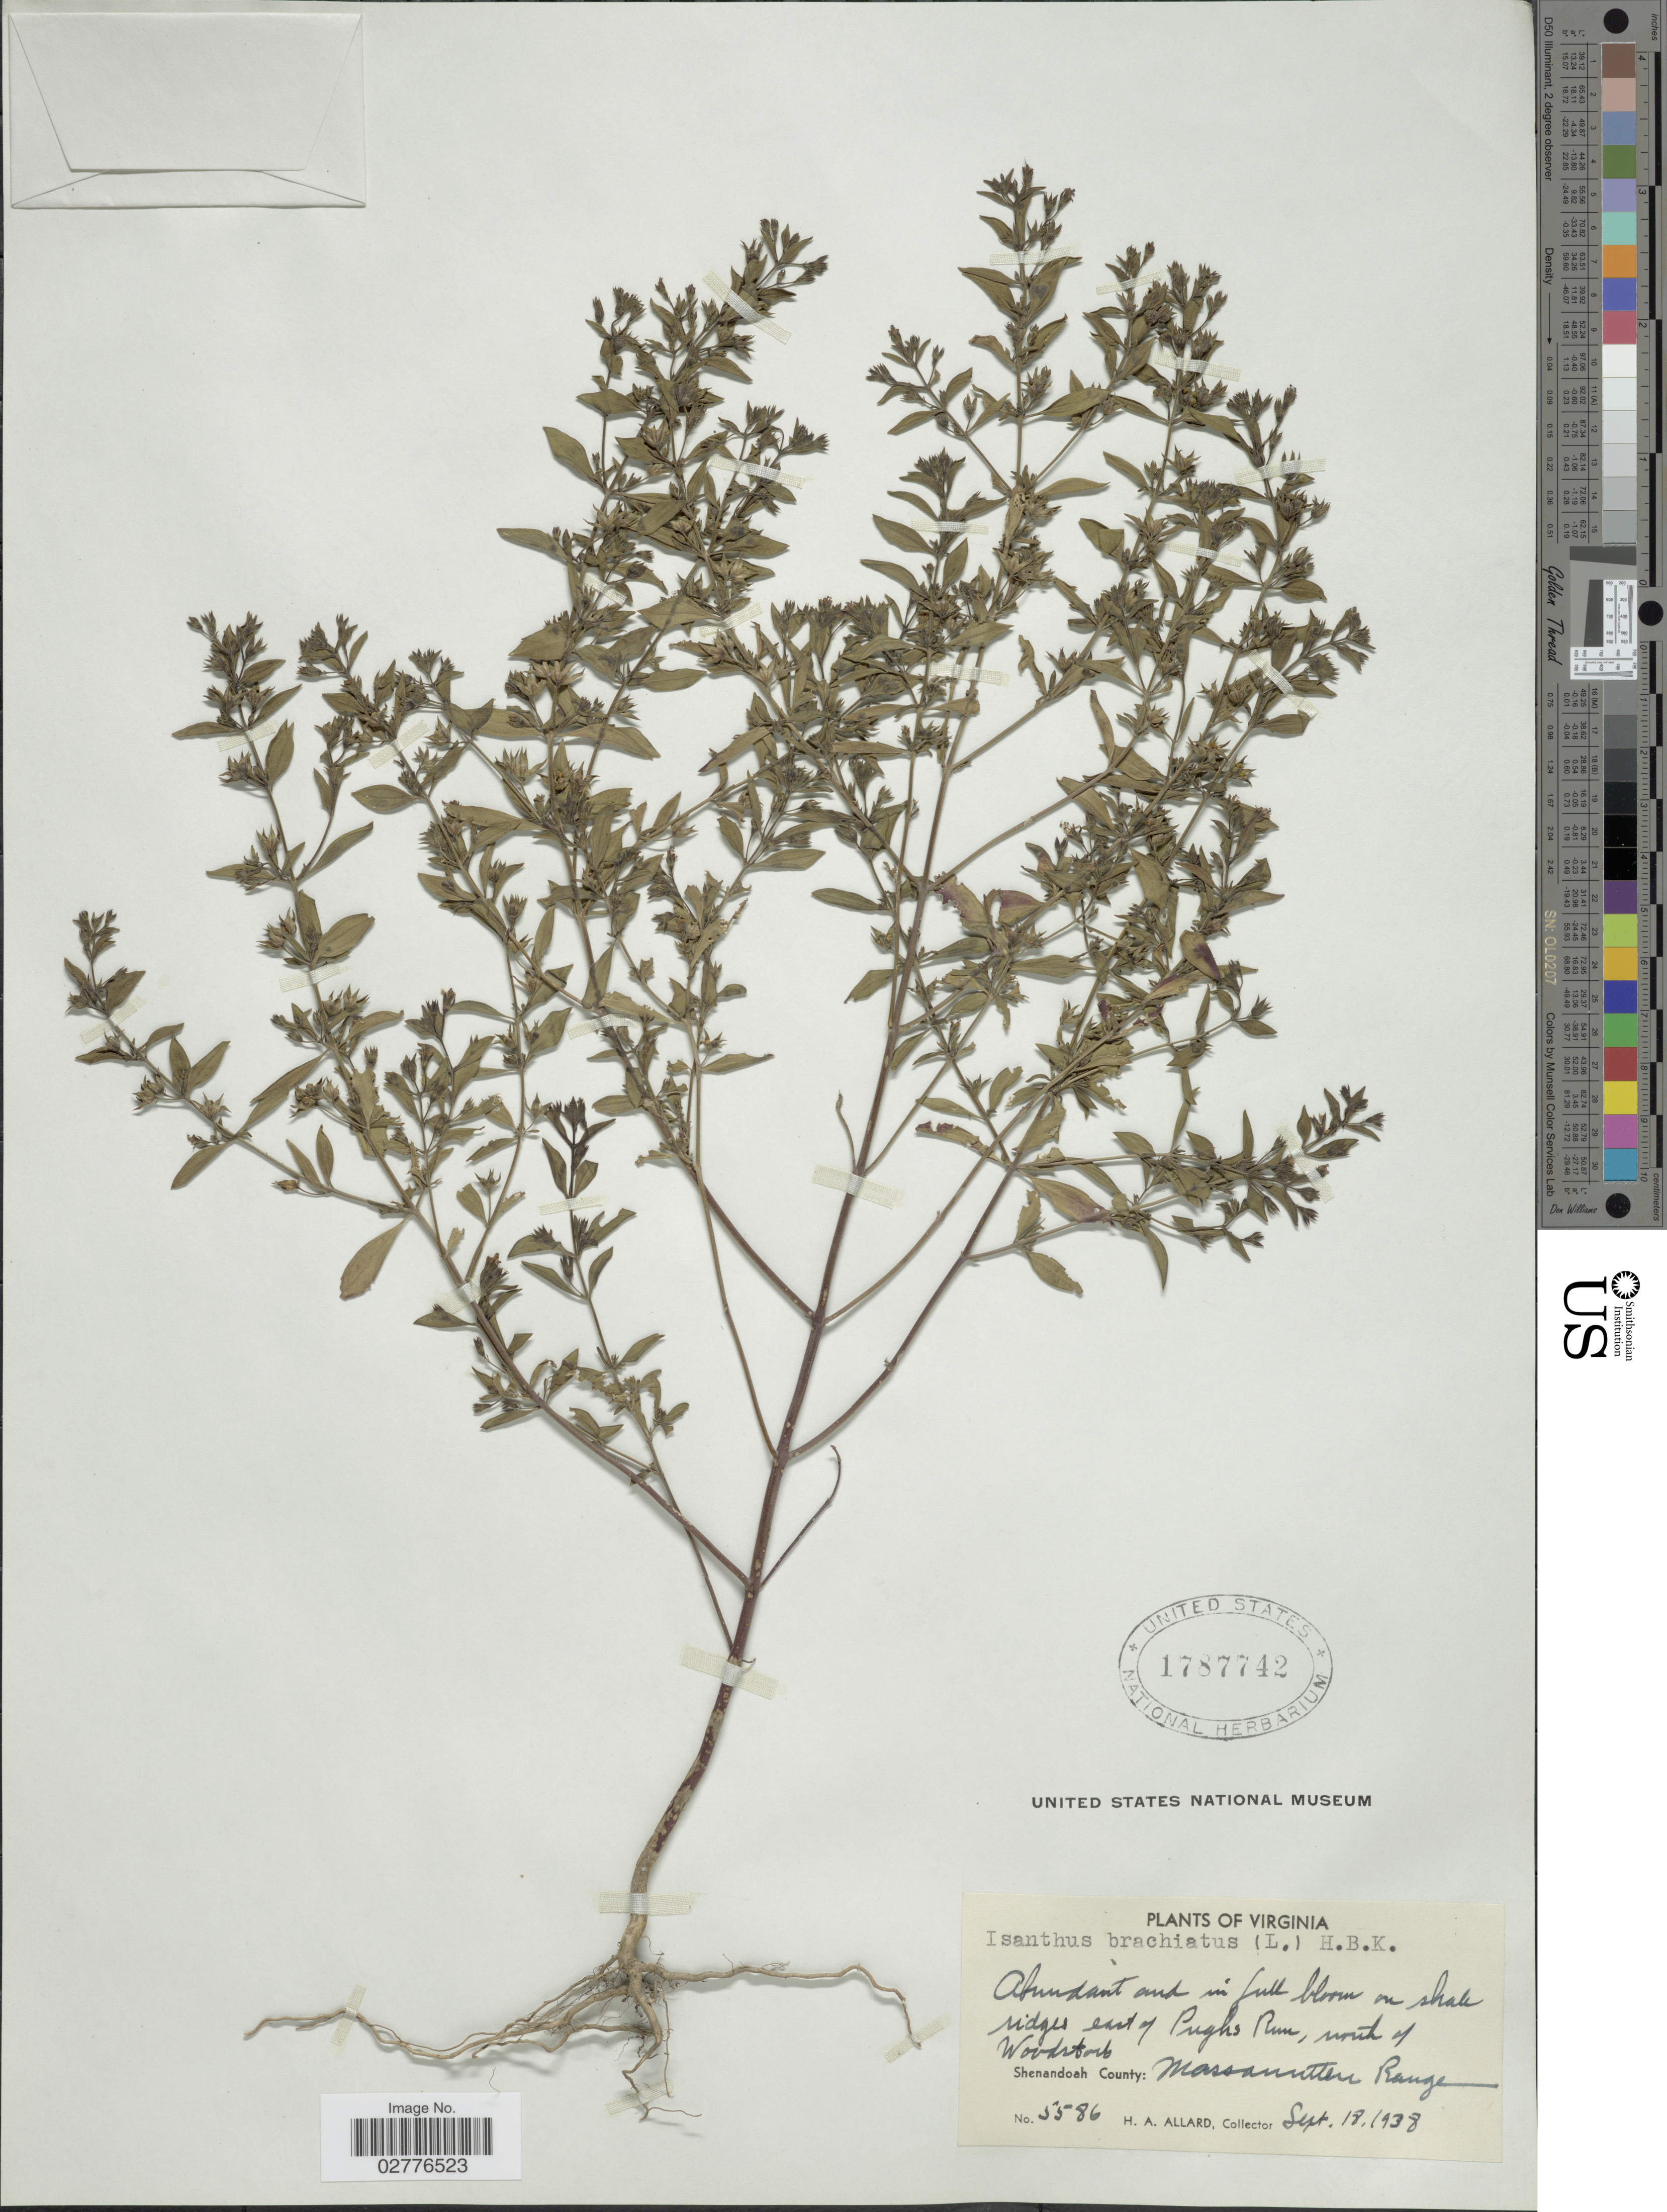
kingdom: Plantae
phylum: Tracheophyta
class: Magnoliopsida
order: Lamiales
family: Lamiaceae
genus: Trichostema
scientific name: Trichostema brachiatum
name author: L.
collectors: H. A. Allard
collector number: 5586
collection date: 1938-09-18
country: United States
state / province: Virginia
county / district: Shenandoah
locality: Ridges east of Pughs Run, north of Woodstock. Shenandoah County: Massanutten Range.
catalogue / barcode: US 1787742